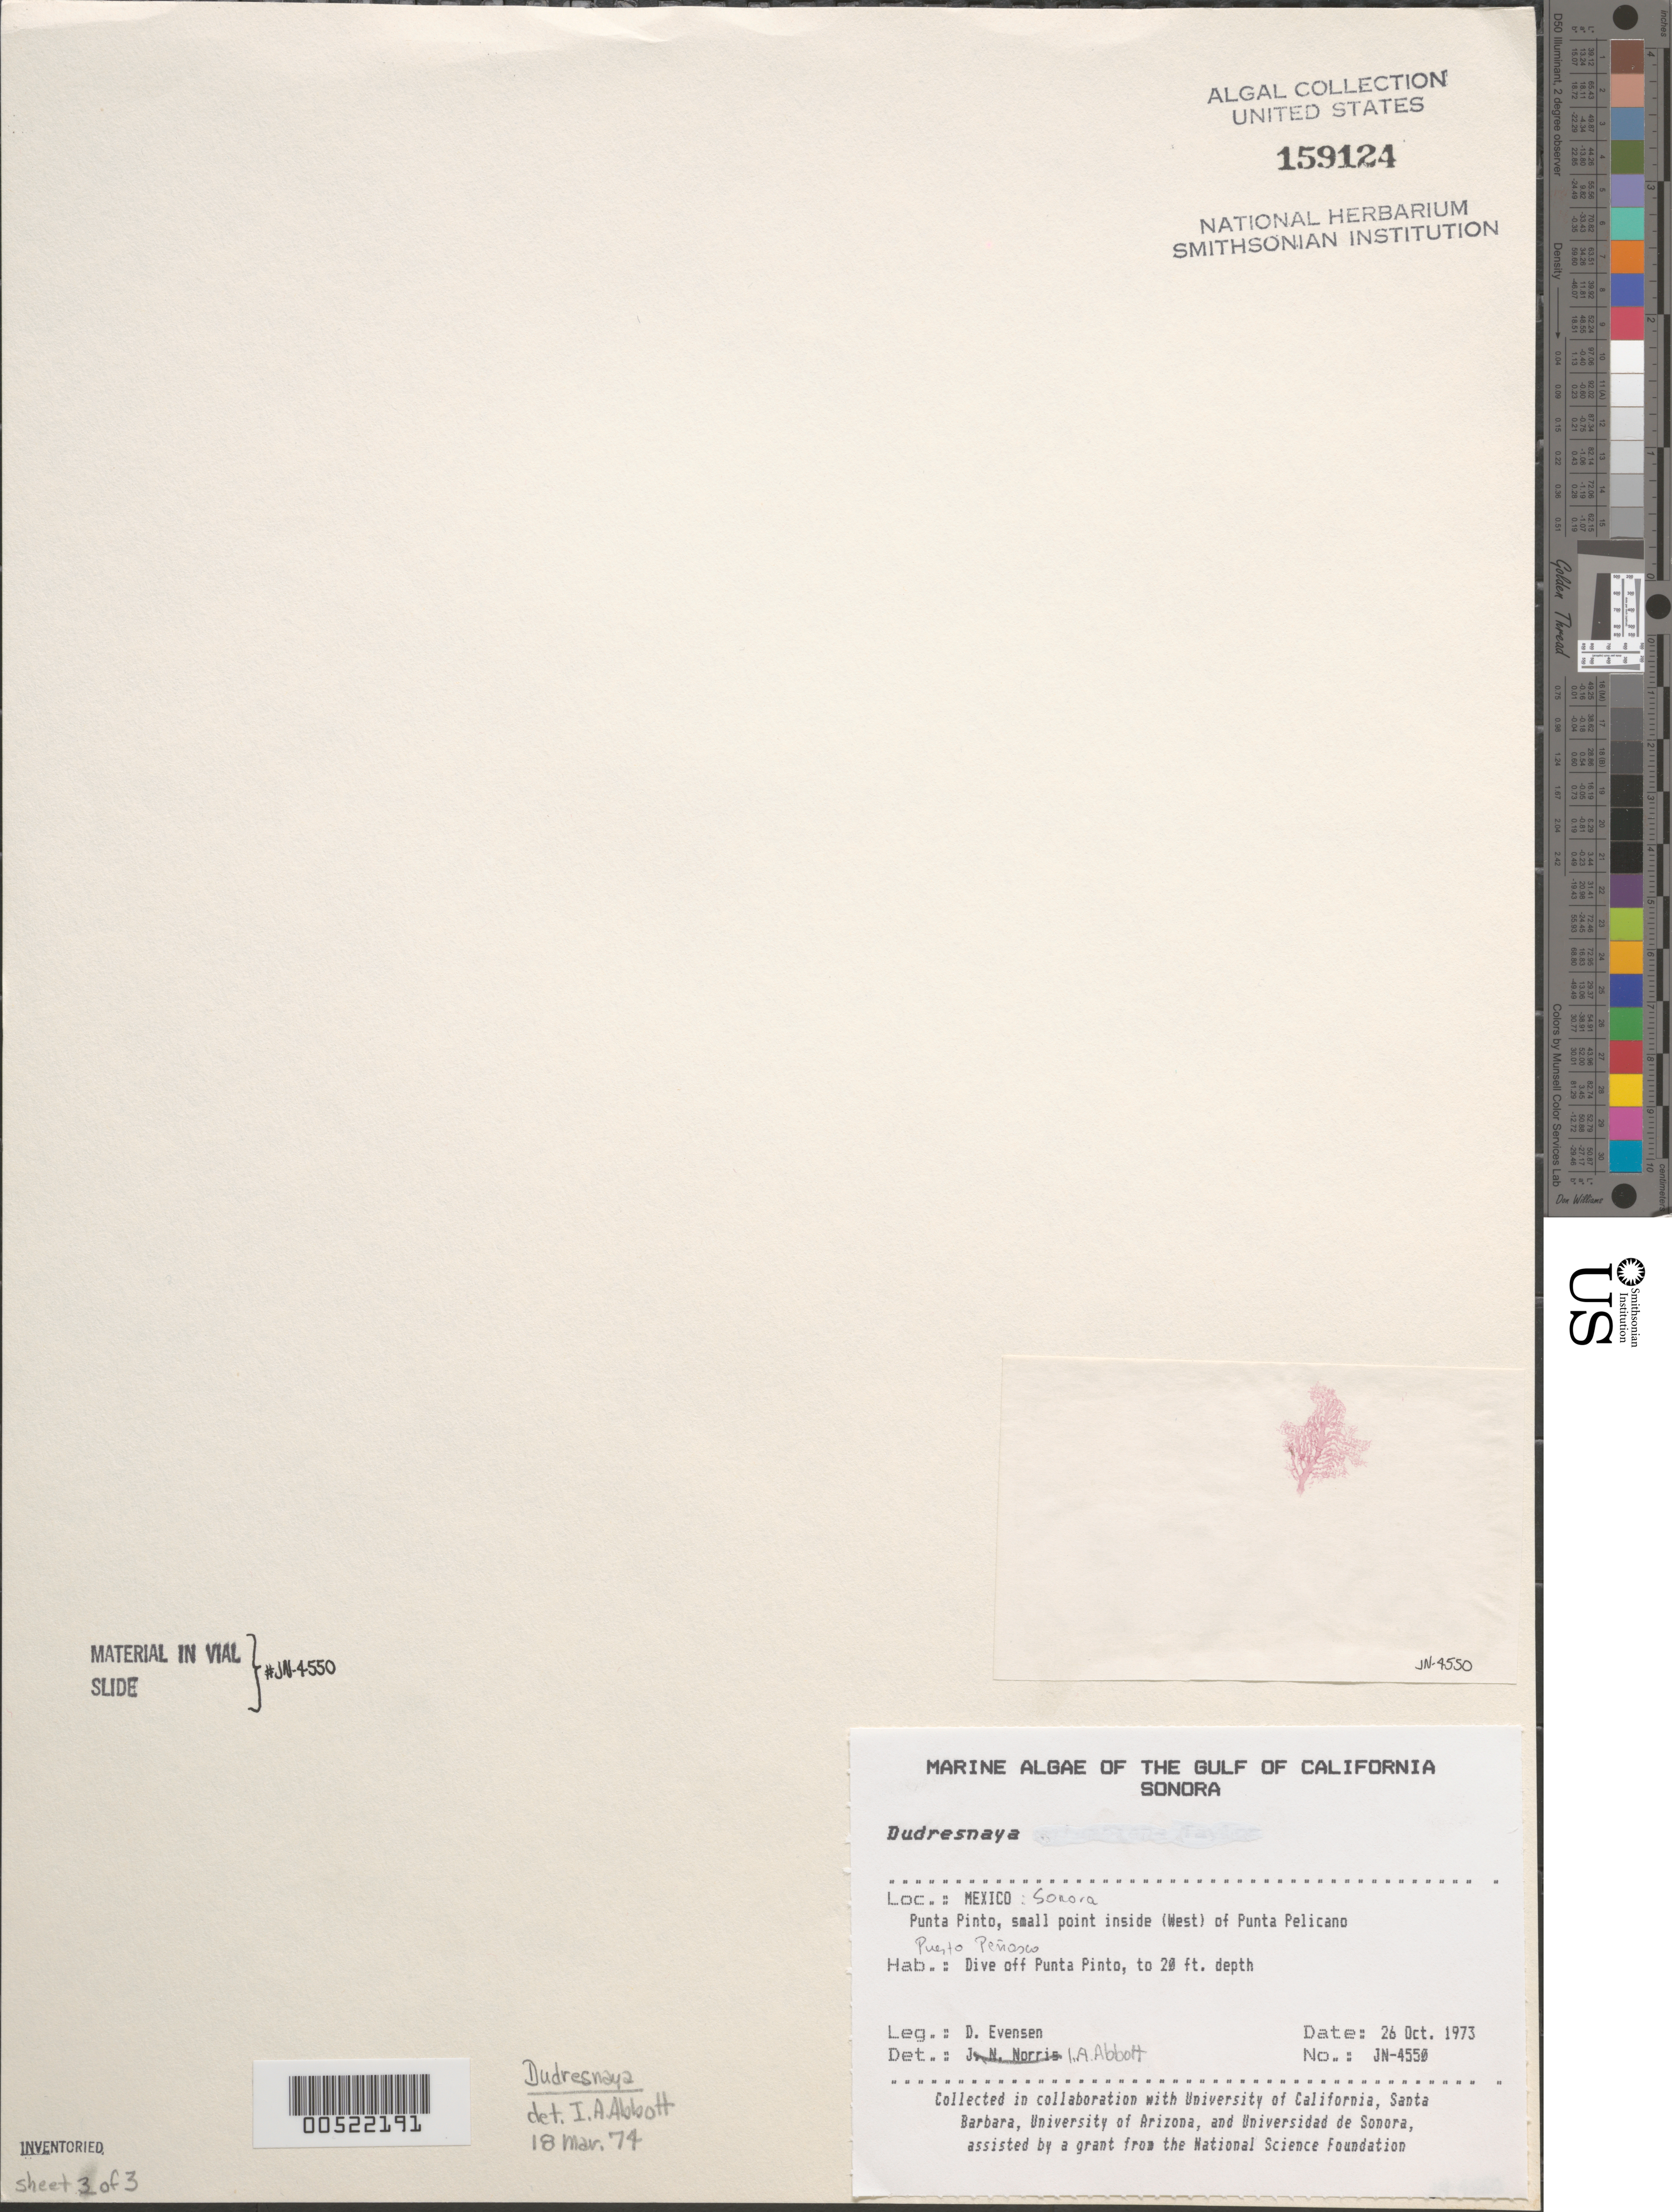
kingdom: Plantae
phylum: Rhodophyta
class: Florideophyceae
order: Gigartinales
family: Dumontiaceae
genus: Dudresnaya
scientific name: Dudresnaya sp.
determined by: Abbott, Isabella A.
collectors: D. Evensen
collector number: JN-4550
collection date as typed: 26 Oct 1973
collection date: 1973-10-26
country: Mexico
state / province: Sonora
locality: Punta pinto, punta pelicano, puerto penasco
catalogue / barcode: US 159124